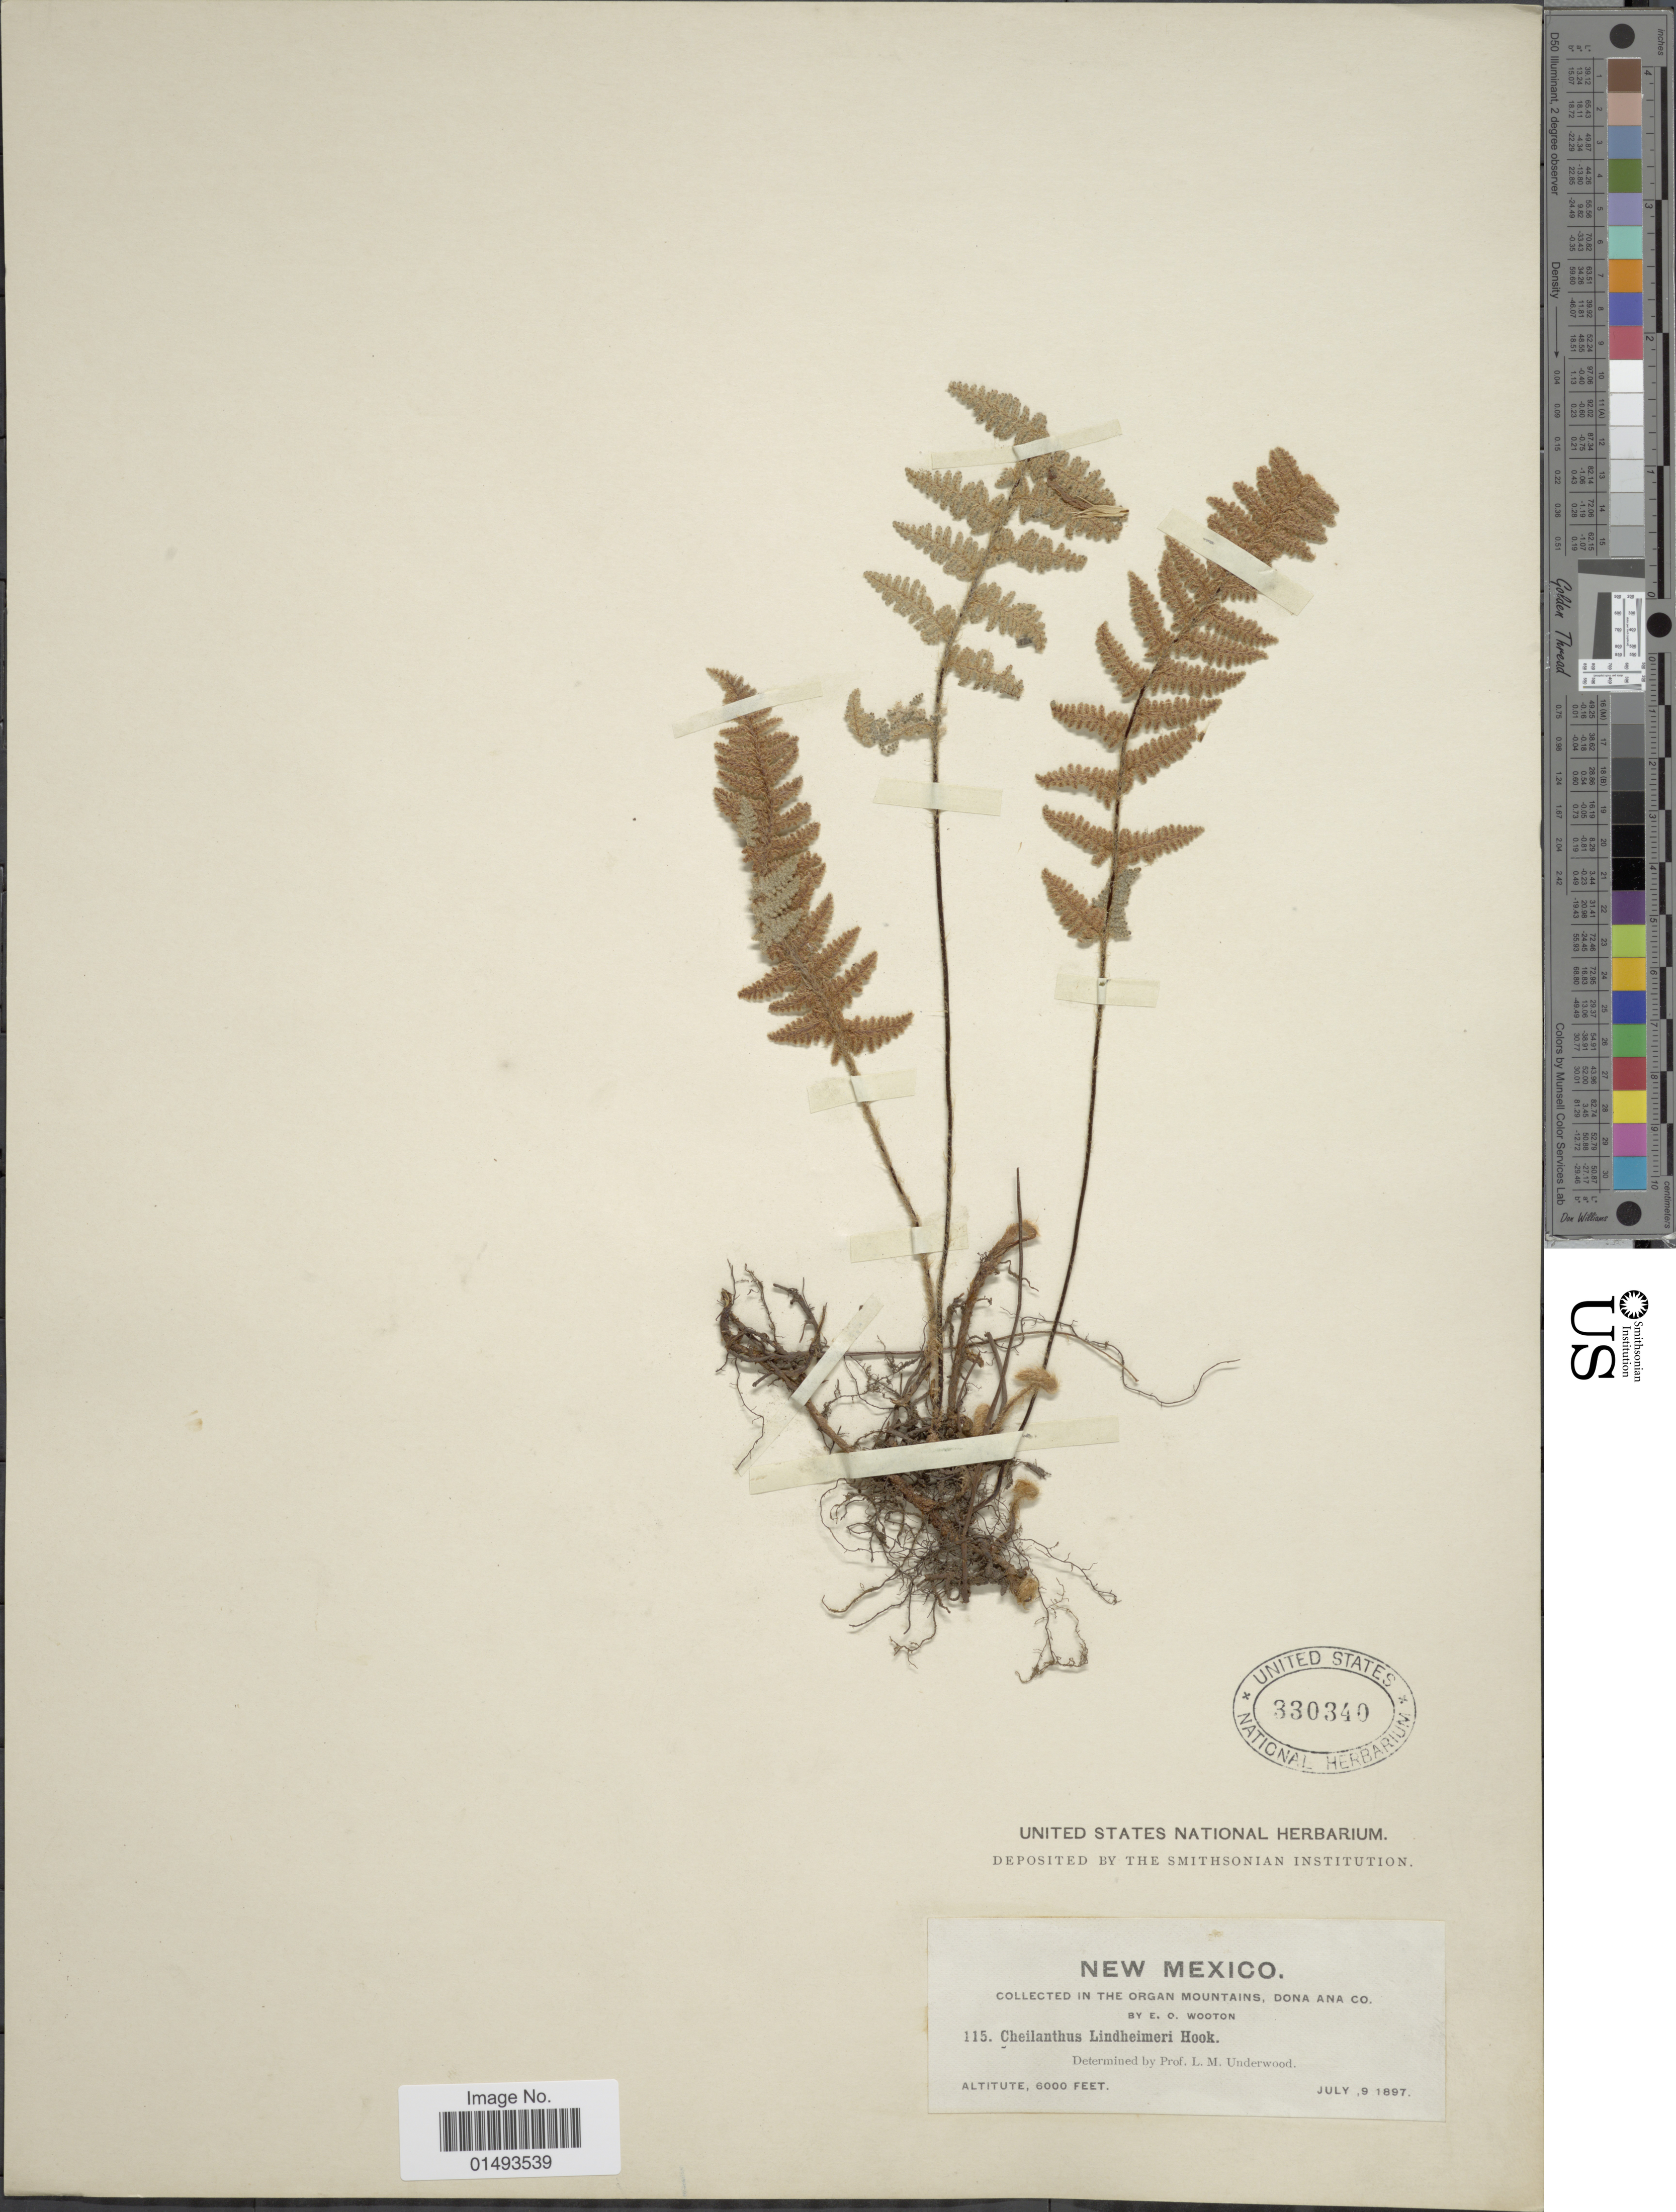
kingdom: Plantae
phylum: Tracheophyta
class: Polypodiopsida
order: Polypodiales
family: Pteridaceae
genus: Myriopteris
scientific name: Myriopteris lindheimeri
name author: (Hook.) J. Sm.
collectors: E. O. Wooton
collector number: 115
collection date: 1897-07-09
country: United States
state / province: New Mexico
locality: In the Organ Mountains, Dona Ana Co.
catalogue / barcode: US 330340